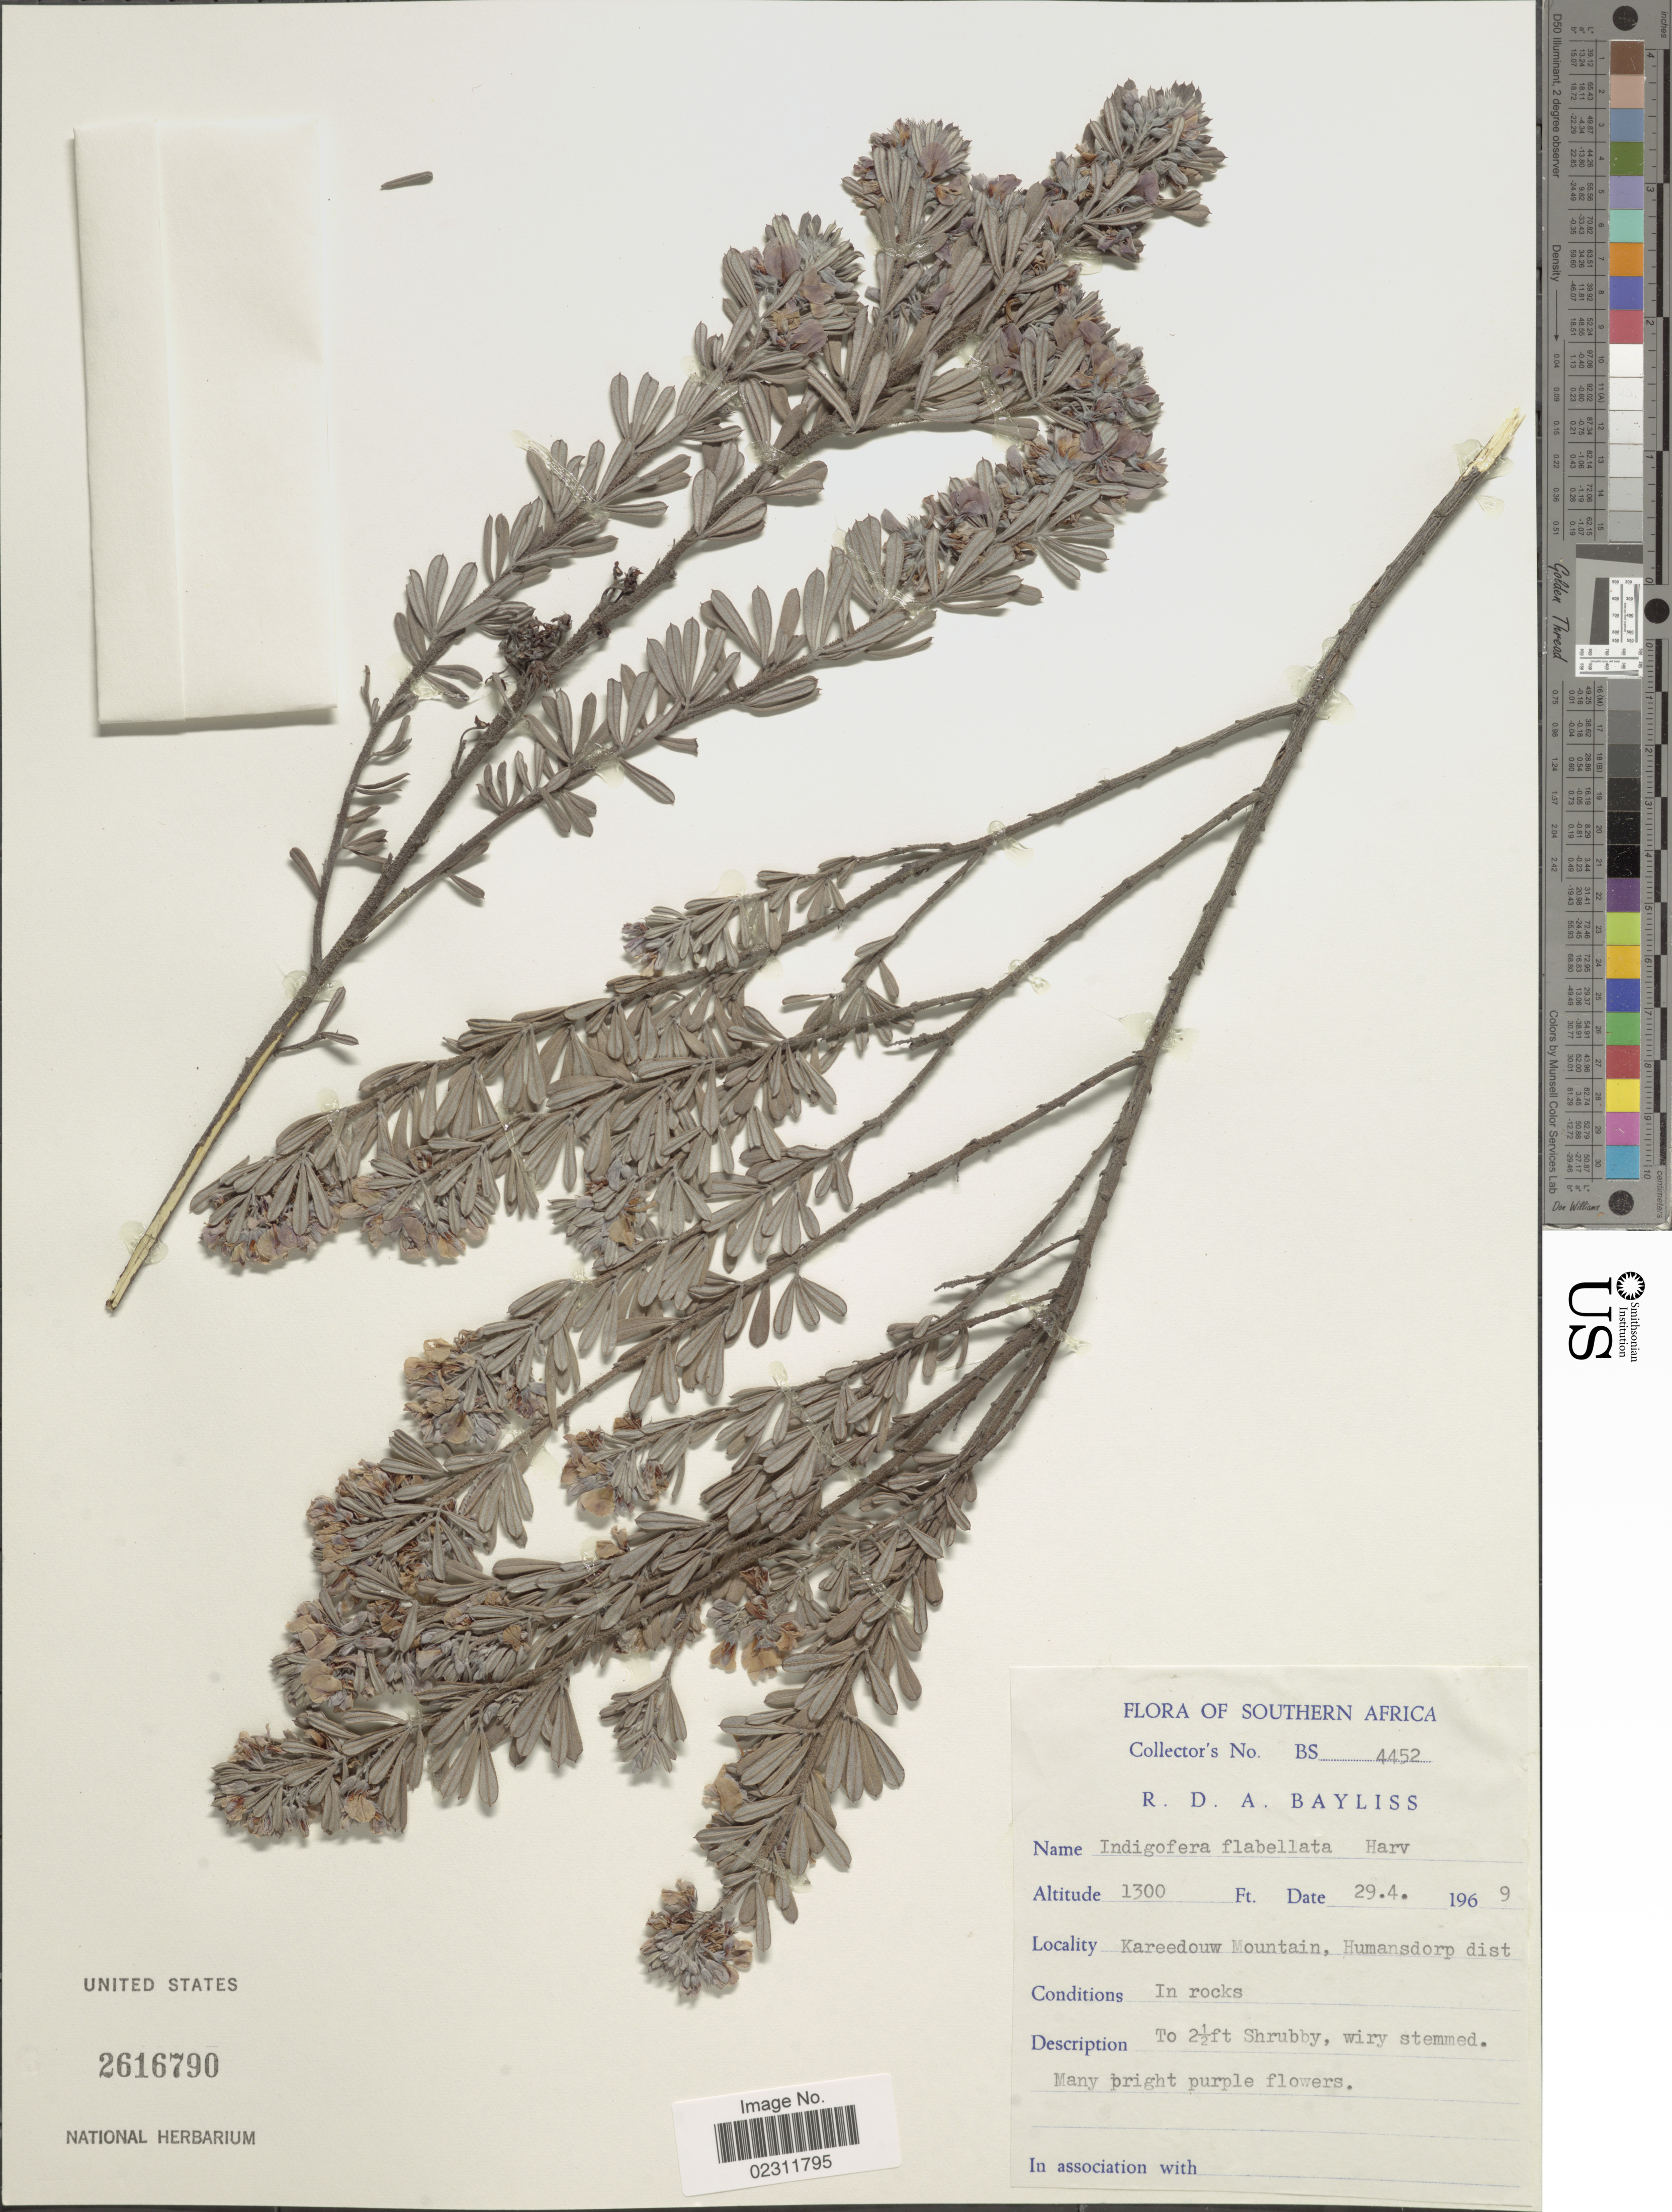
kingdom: Plantae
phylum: Tracheophyta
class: Magnoliopsida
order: Fabales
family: Fabaceae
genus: Indigofera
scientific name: Indigofera flabellata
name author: Harv.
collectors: R. Bayliss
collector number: BS4452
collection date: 1969-04-29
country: South Africa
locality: Southern Africa, Kareedouw Mountain, Humansdorp Dist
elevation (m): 396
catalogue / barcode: US 2616790